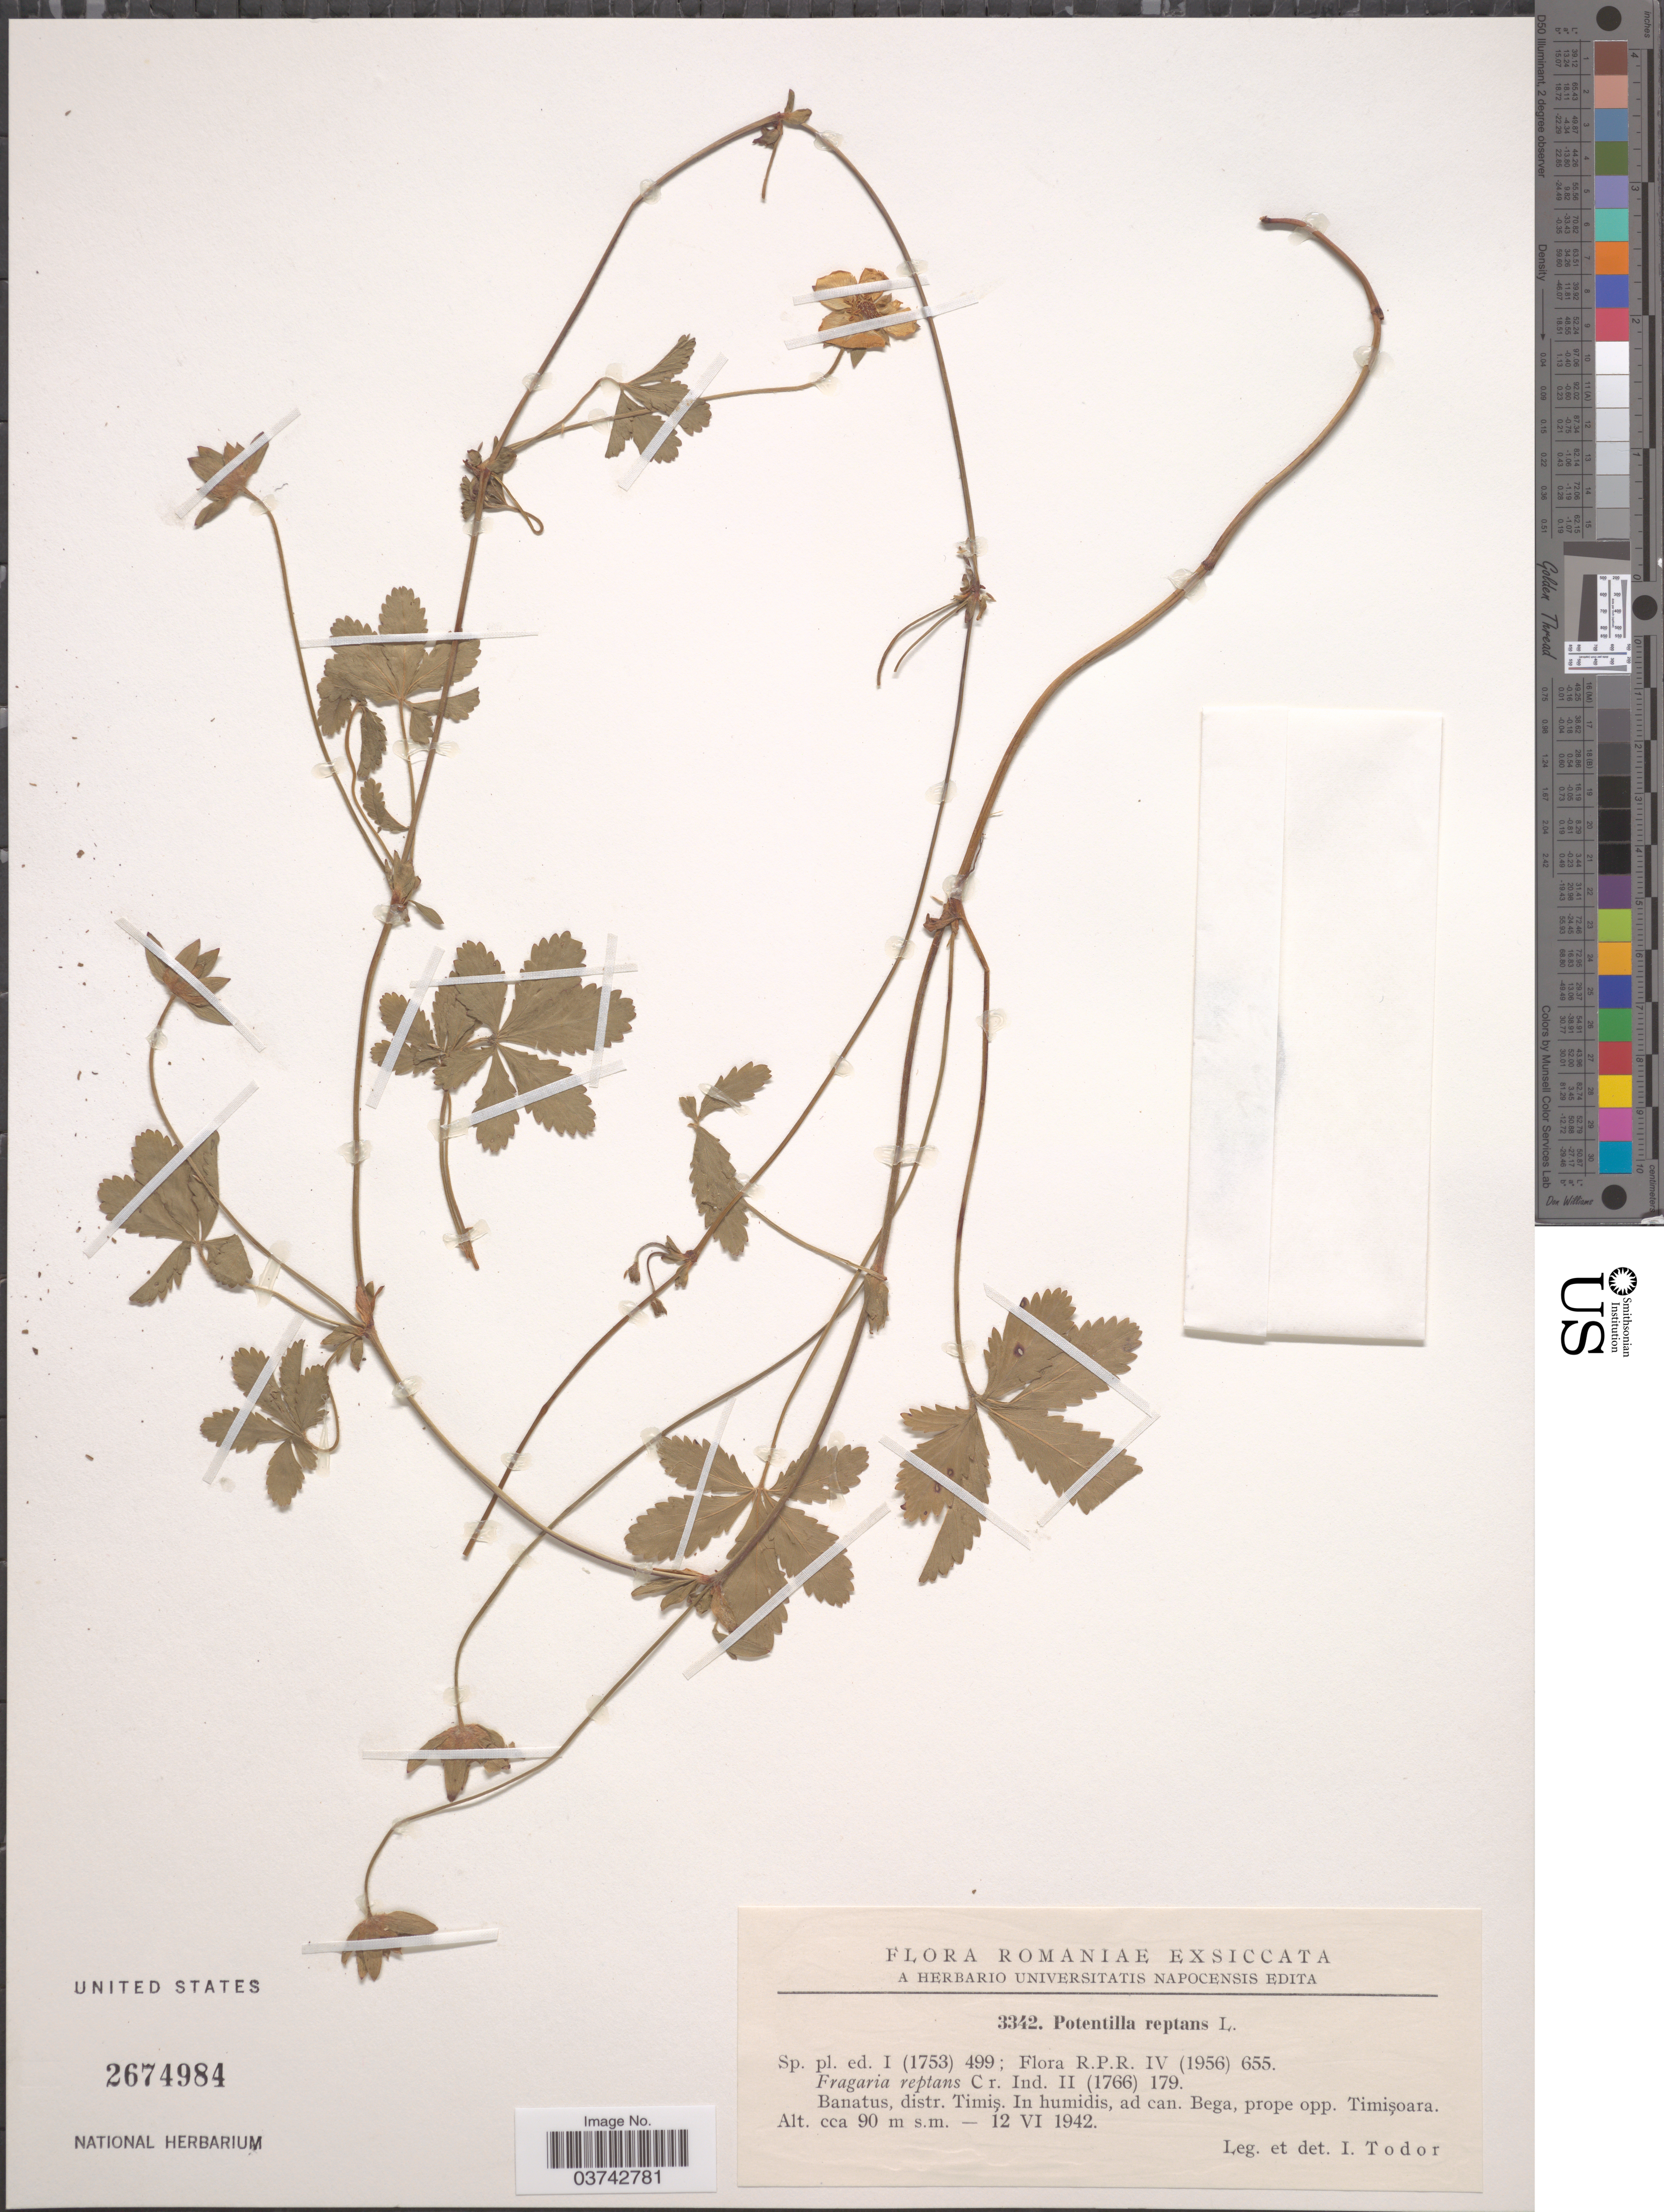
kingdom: Plantae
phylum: Tracheophyta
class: Magnoliopsida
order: Rosales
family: Rosaceae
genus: Potentilla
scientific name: Potentilla reptans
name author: L.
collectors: I. Todor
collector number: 3342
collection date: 1942-06-12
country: Romania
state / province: Timis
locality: Banatus, distr. Timis. In humidis, ad can. Bega, prope opp. Timisoara.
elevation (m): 90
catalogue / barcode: US 2674984